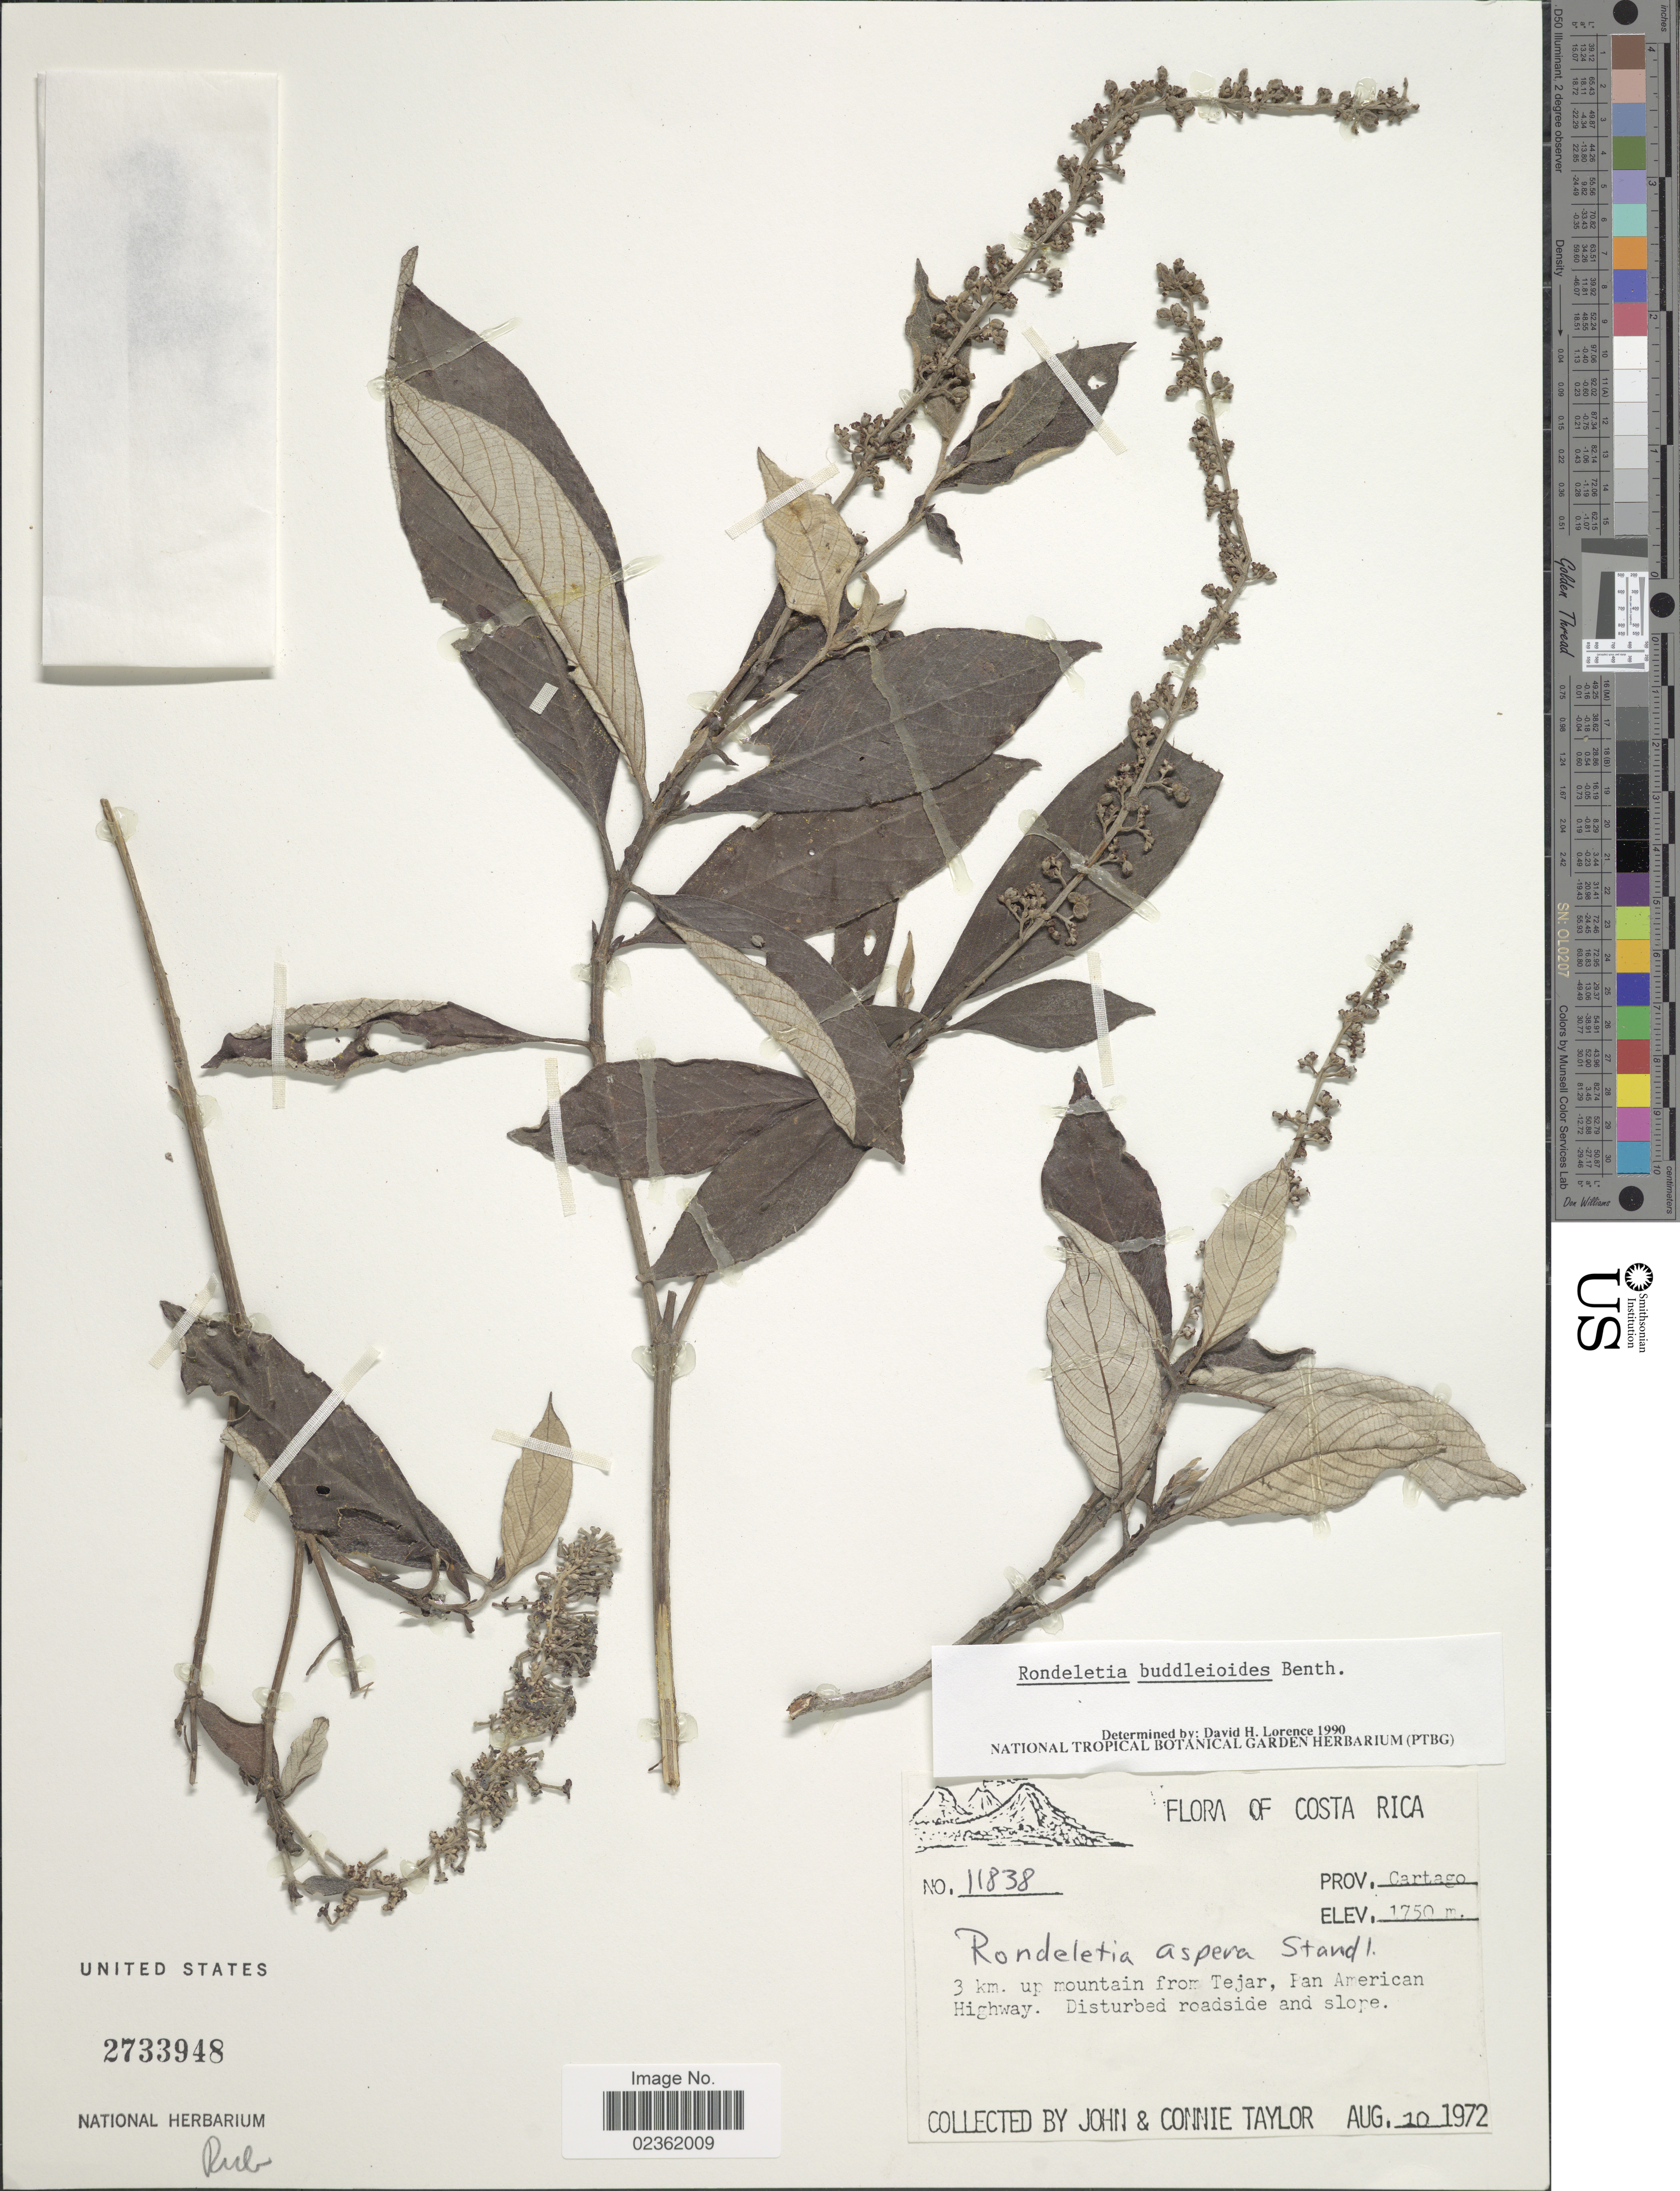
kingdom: Plantae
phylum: Tracheophyta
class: Magnoliopsida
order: Gentianales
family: Rubiaceae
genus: Rondeletia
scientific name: Rondeletia buddleioides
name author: Benth.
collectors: J. Taylor & C. Taylor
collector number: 11838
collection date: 1972-08-10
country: Costa Rica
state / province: Cartago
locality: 3 km. up mountain from Tejar, Pan American Highway, disturbed roadside and slope.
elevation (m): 1750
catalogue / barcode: US 2733948